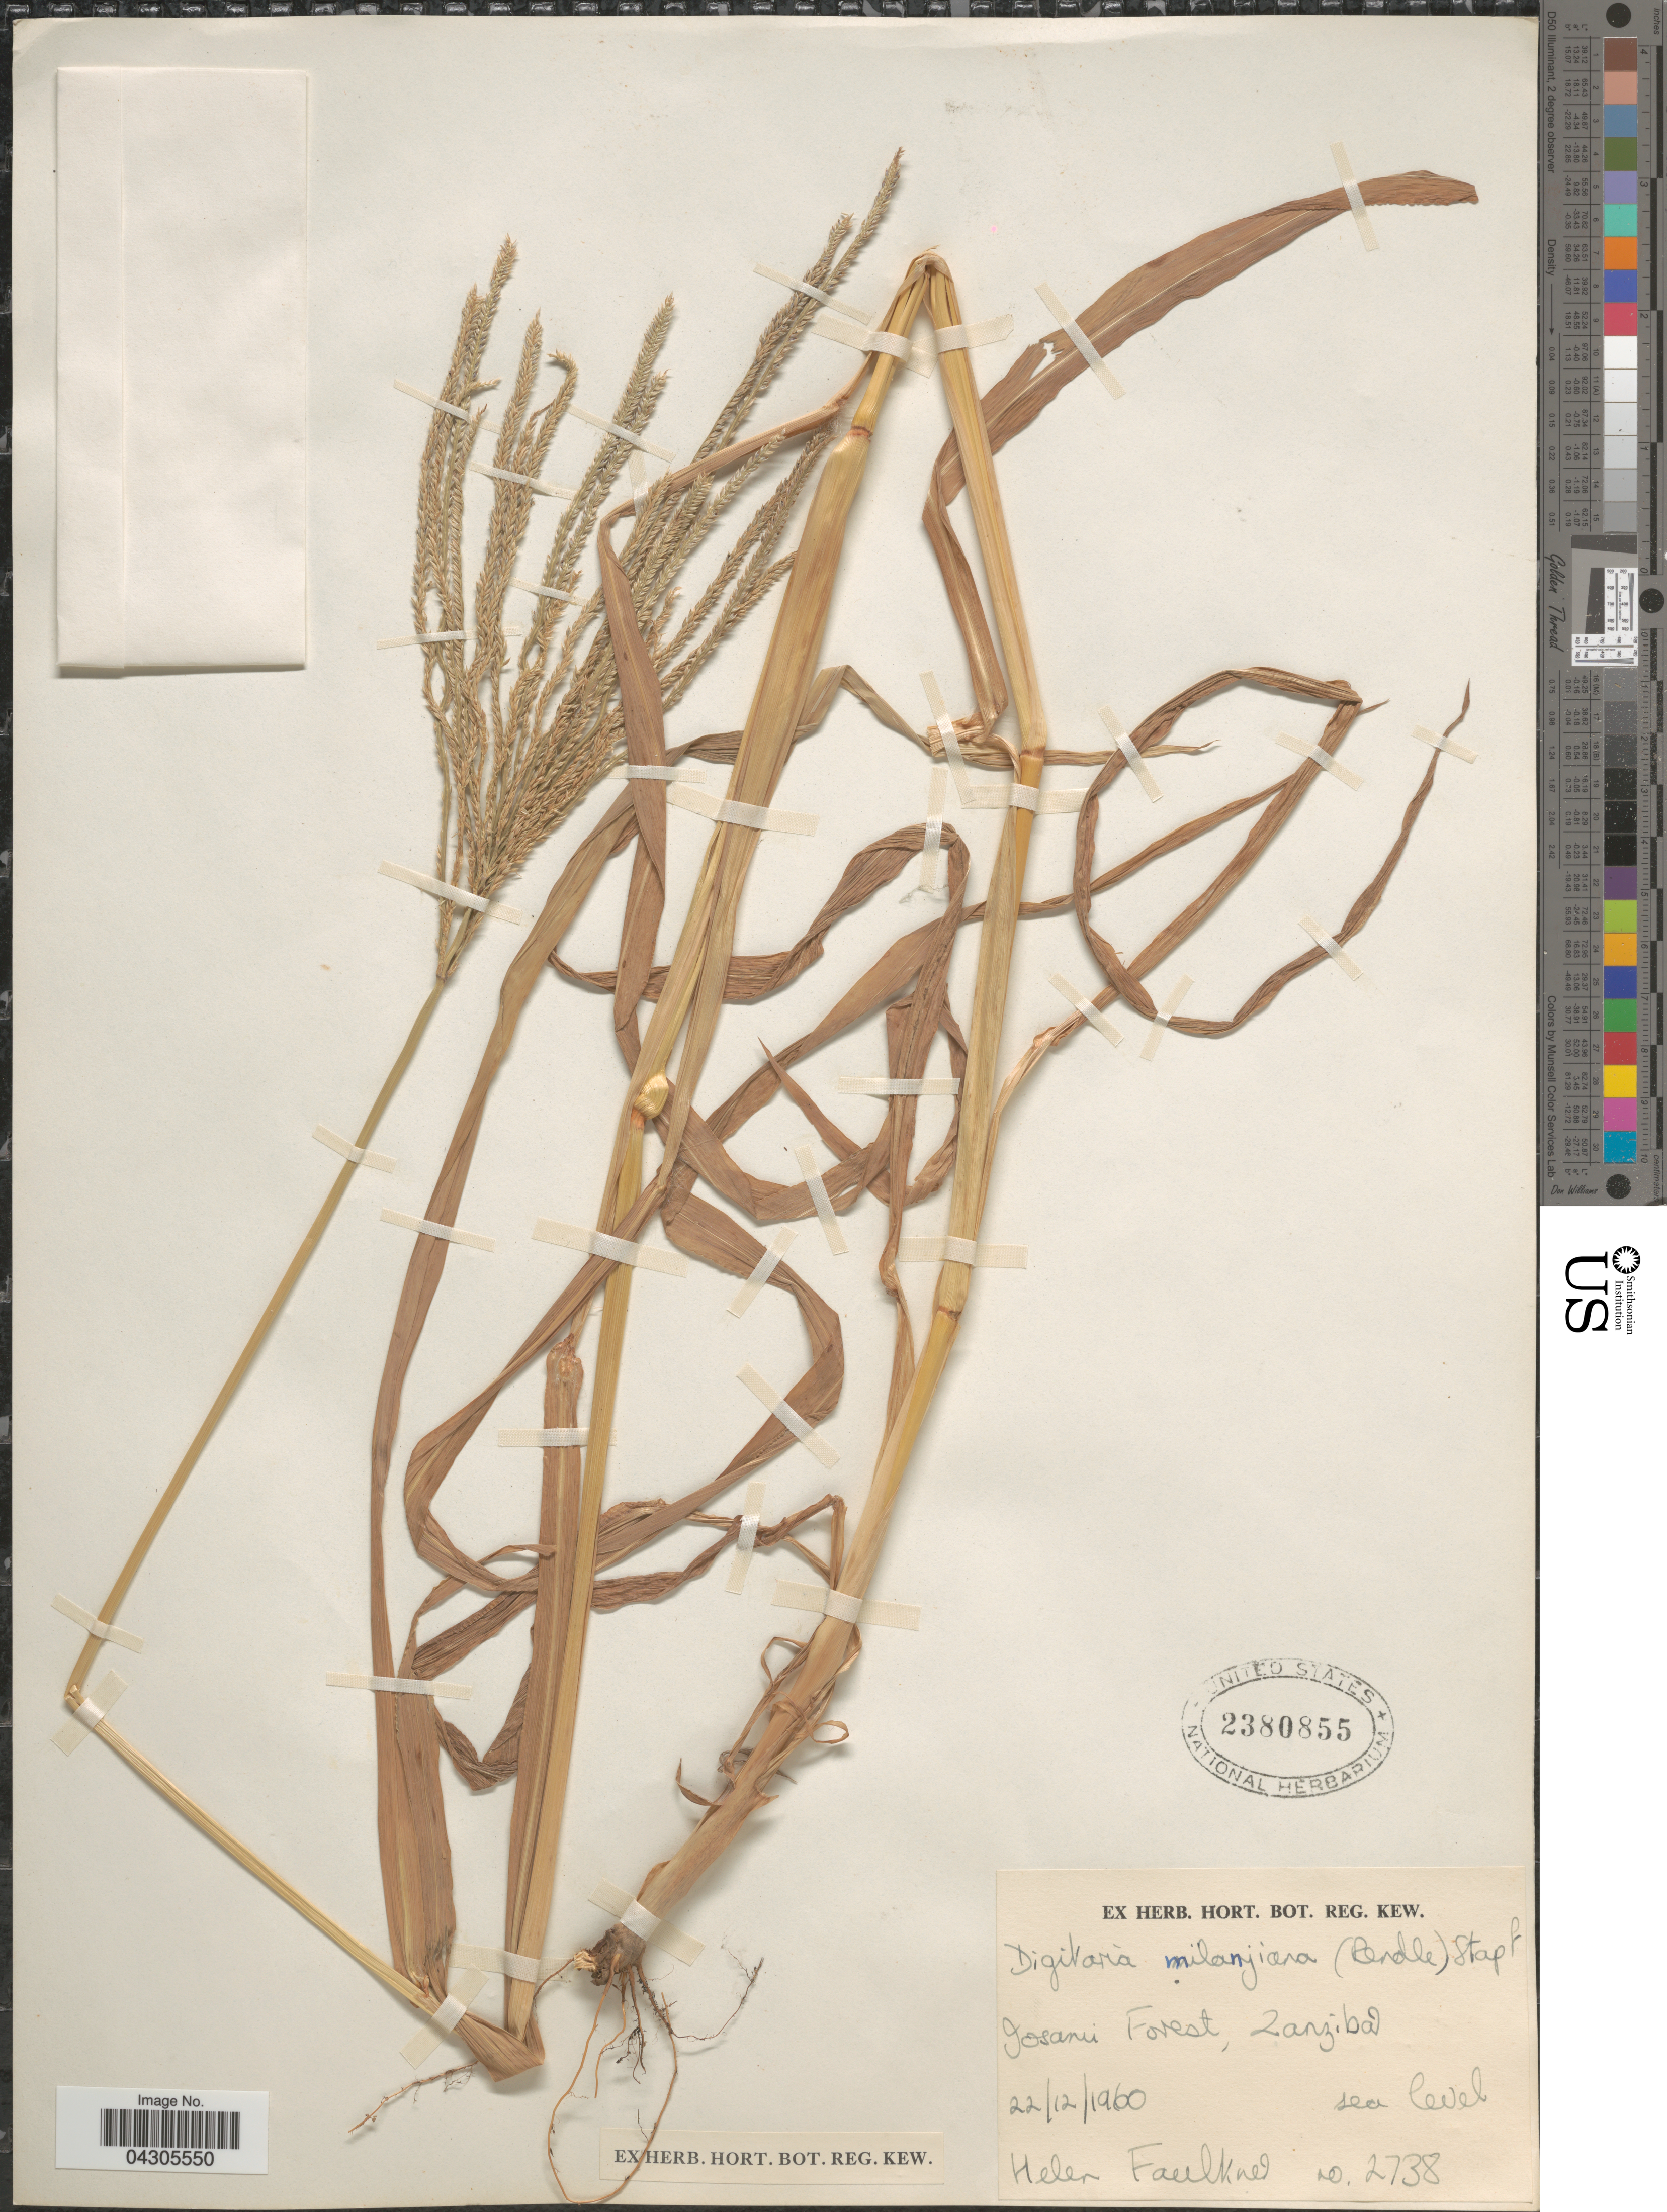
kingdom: Plantae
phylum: Tracheophyta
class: Liliopsida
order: Poales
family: Poaceae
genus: Digitaria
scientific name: Digitaria milanjiana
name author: (Rendle) Stapf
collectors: H. Faulkner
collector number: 2738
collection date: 1960-12-22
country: Tanzania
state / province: Zanzibar Central/South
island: Zanzibar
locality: Josami Forest.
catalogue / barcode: US 2380855